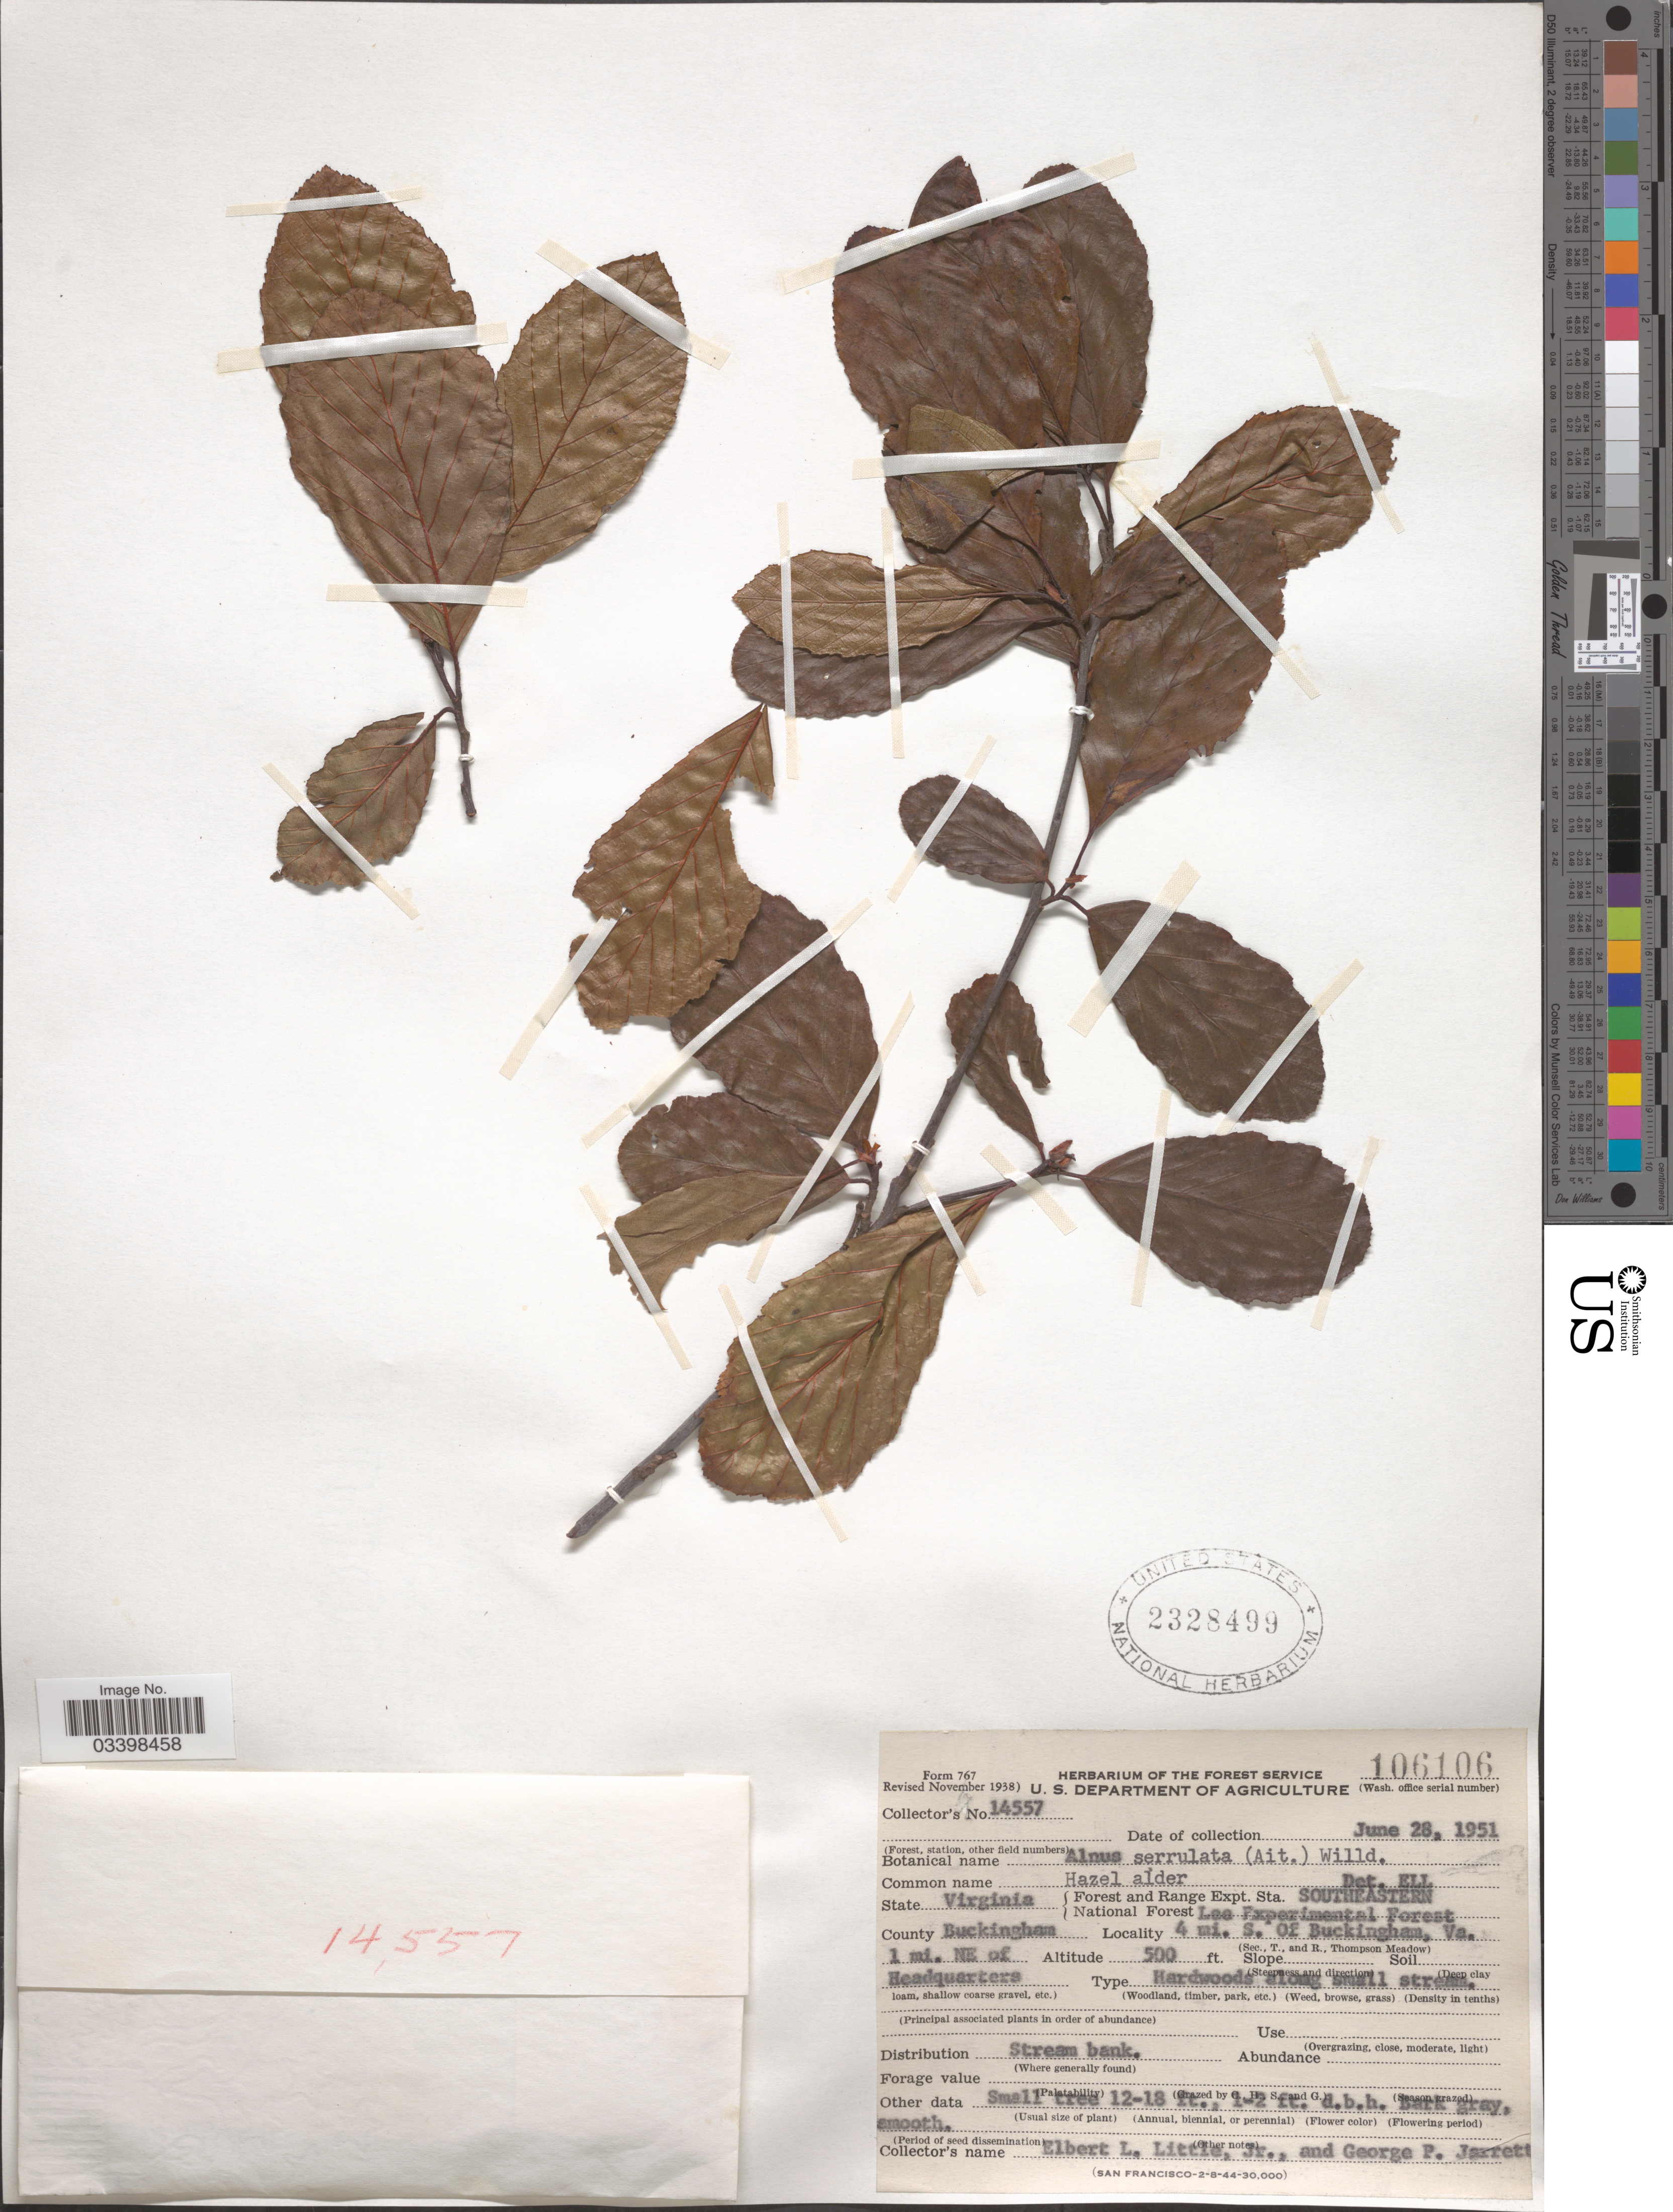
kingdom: Plantae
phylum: Tracheophyta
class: Magnoliopsida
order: Fagales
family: Betulaceae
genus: Alnus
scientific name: Alnus serrulata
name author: (Aiton) Willd.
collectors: E. L. Little & G. Jarrett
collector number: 14557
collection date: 1951-06-28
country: United States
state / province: Virginia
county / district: Buckingham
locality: Forest and Range Expt. Sta. Southeastern National Forest Lee Experimental Forest. County Buckingham 4 mi. S. of Buckingham. 1 mi. NE of Headquarters.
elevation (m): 152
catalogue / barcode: US 2328499